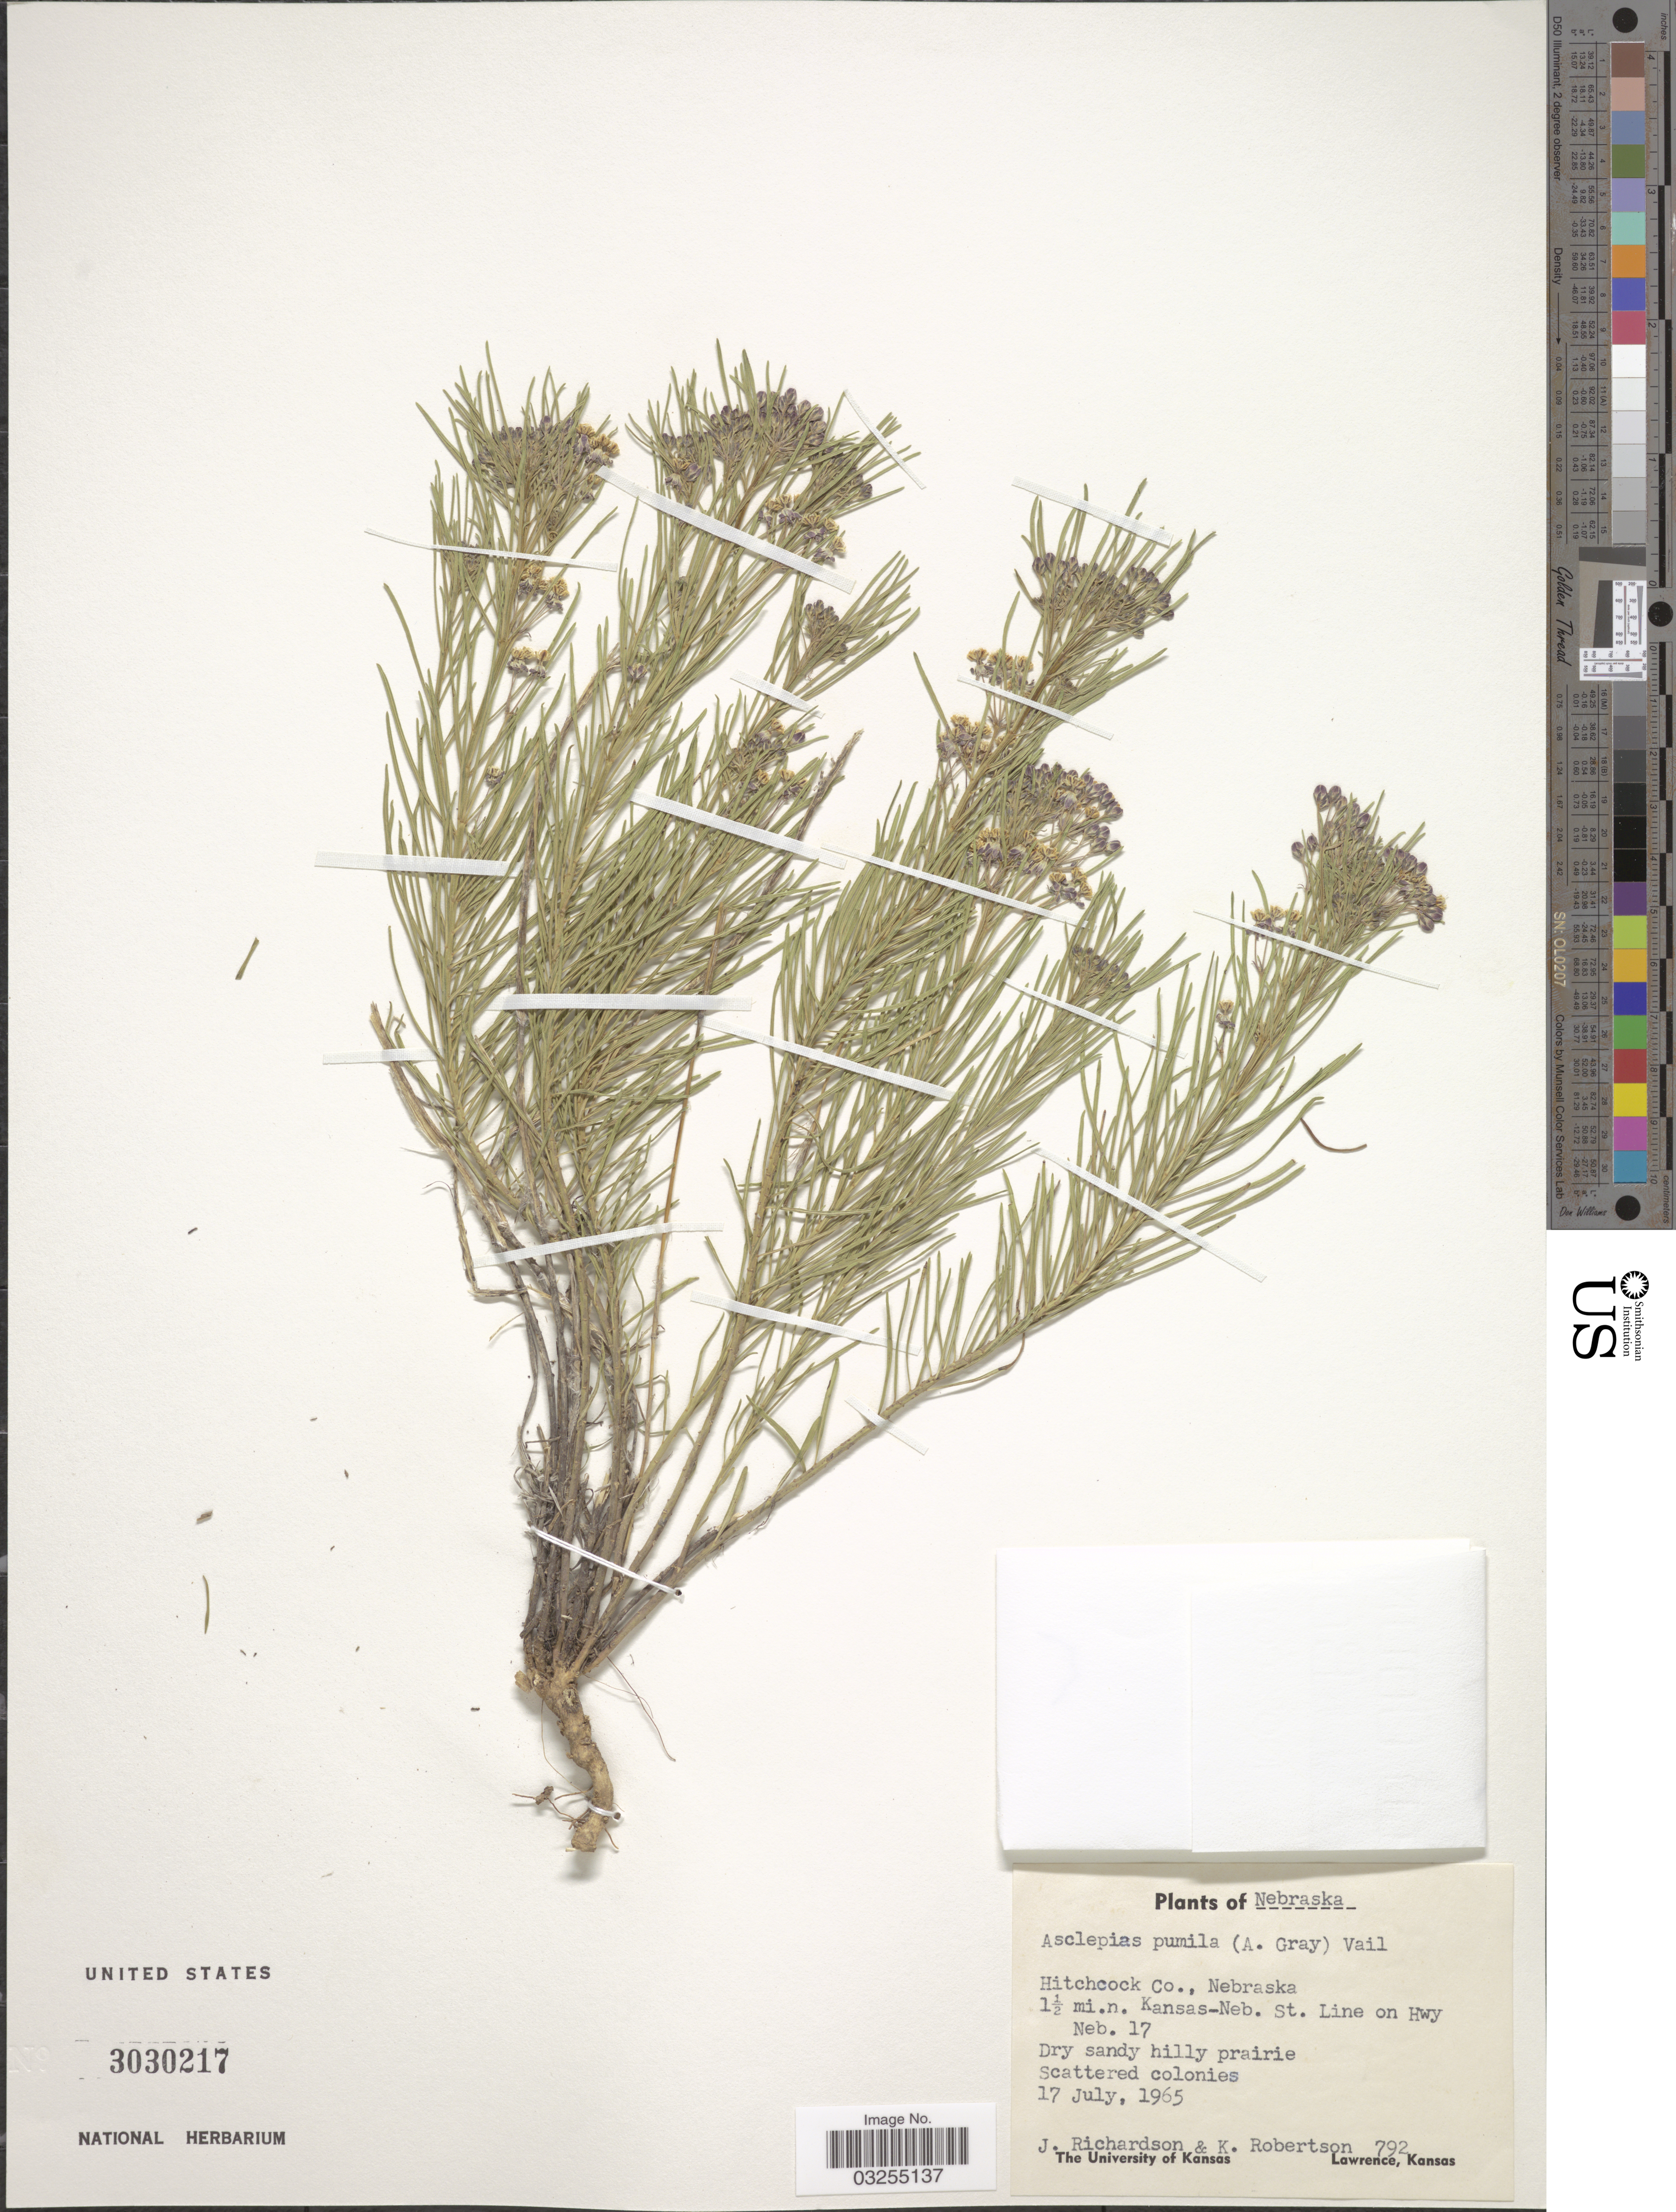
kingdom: Plantae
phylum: Tracheophyta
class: Magnoliopsida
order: Gentianales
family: Apocynaceae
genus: Asclepias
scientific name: Asclepias pumila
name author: (A. Gray) Vail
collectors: J. Richardson & K. Robertson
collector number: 792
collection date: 1965-07-17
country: United States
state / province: Nebraska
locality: Hitchcock Co., 1½ mi. n. Kansas-Neb. St. Line on Hwy Neb. 17.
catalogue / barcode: US 3030217